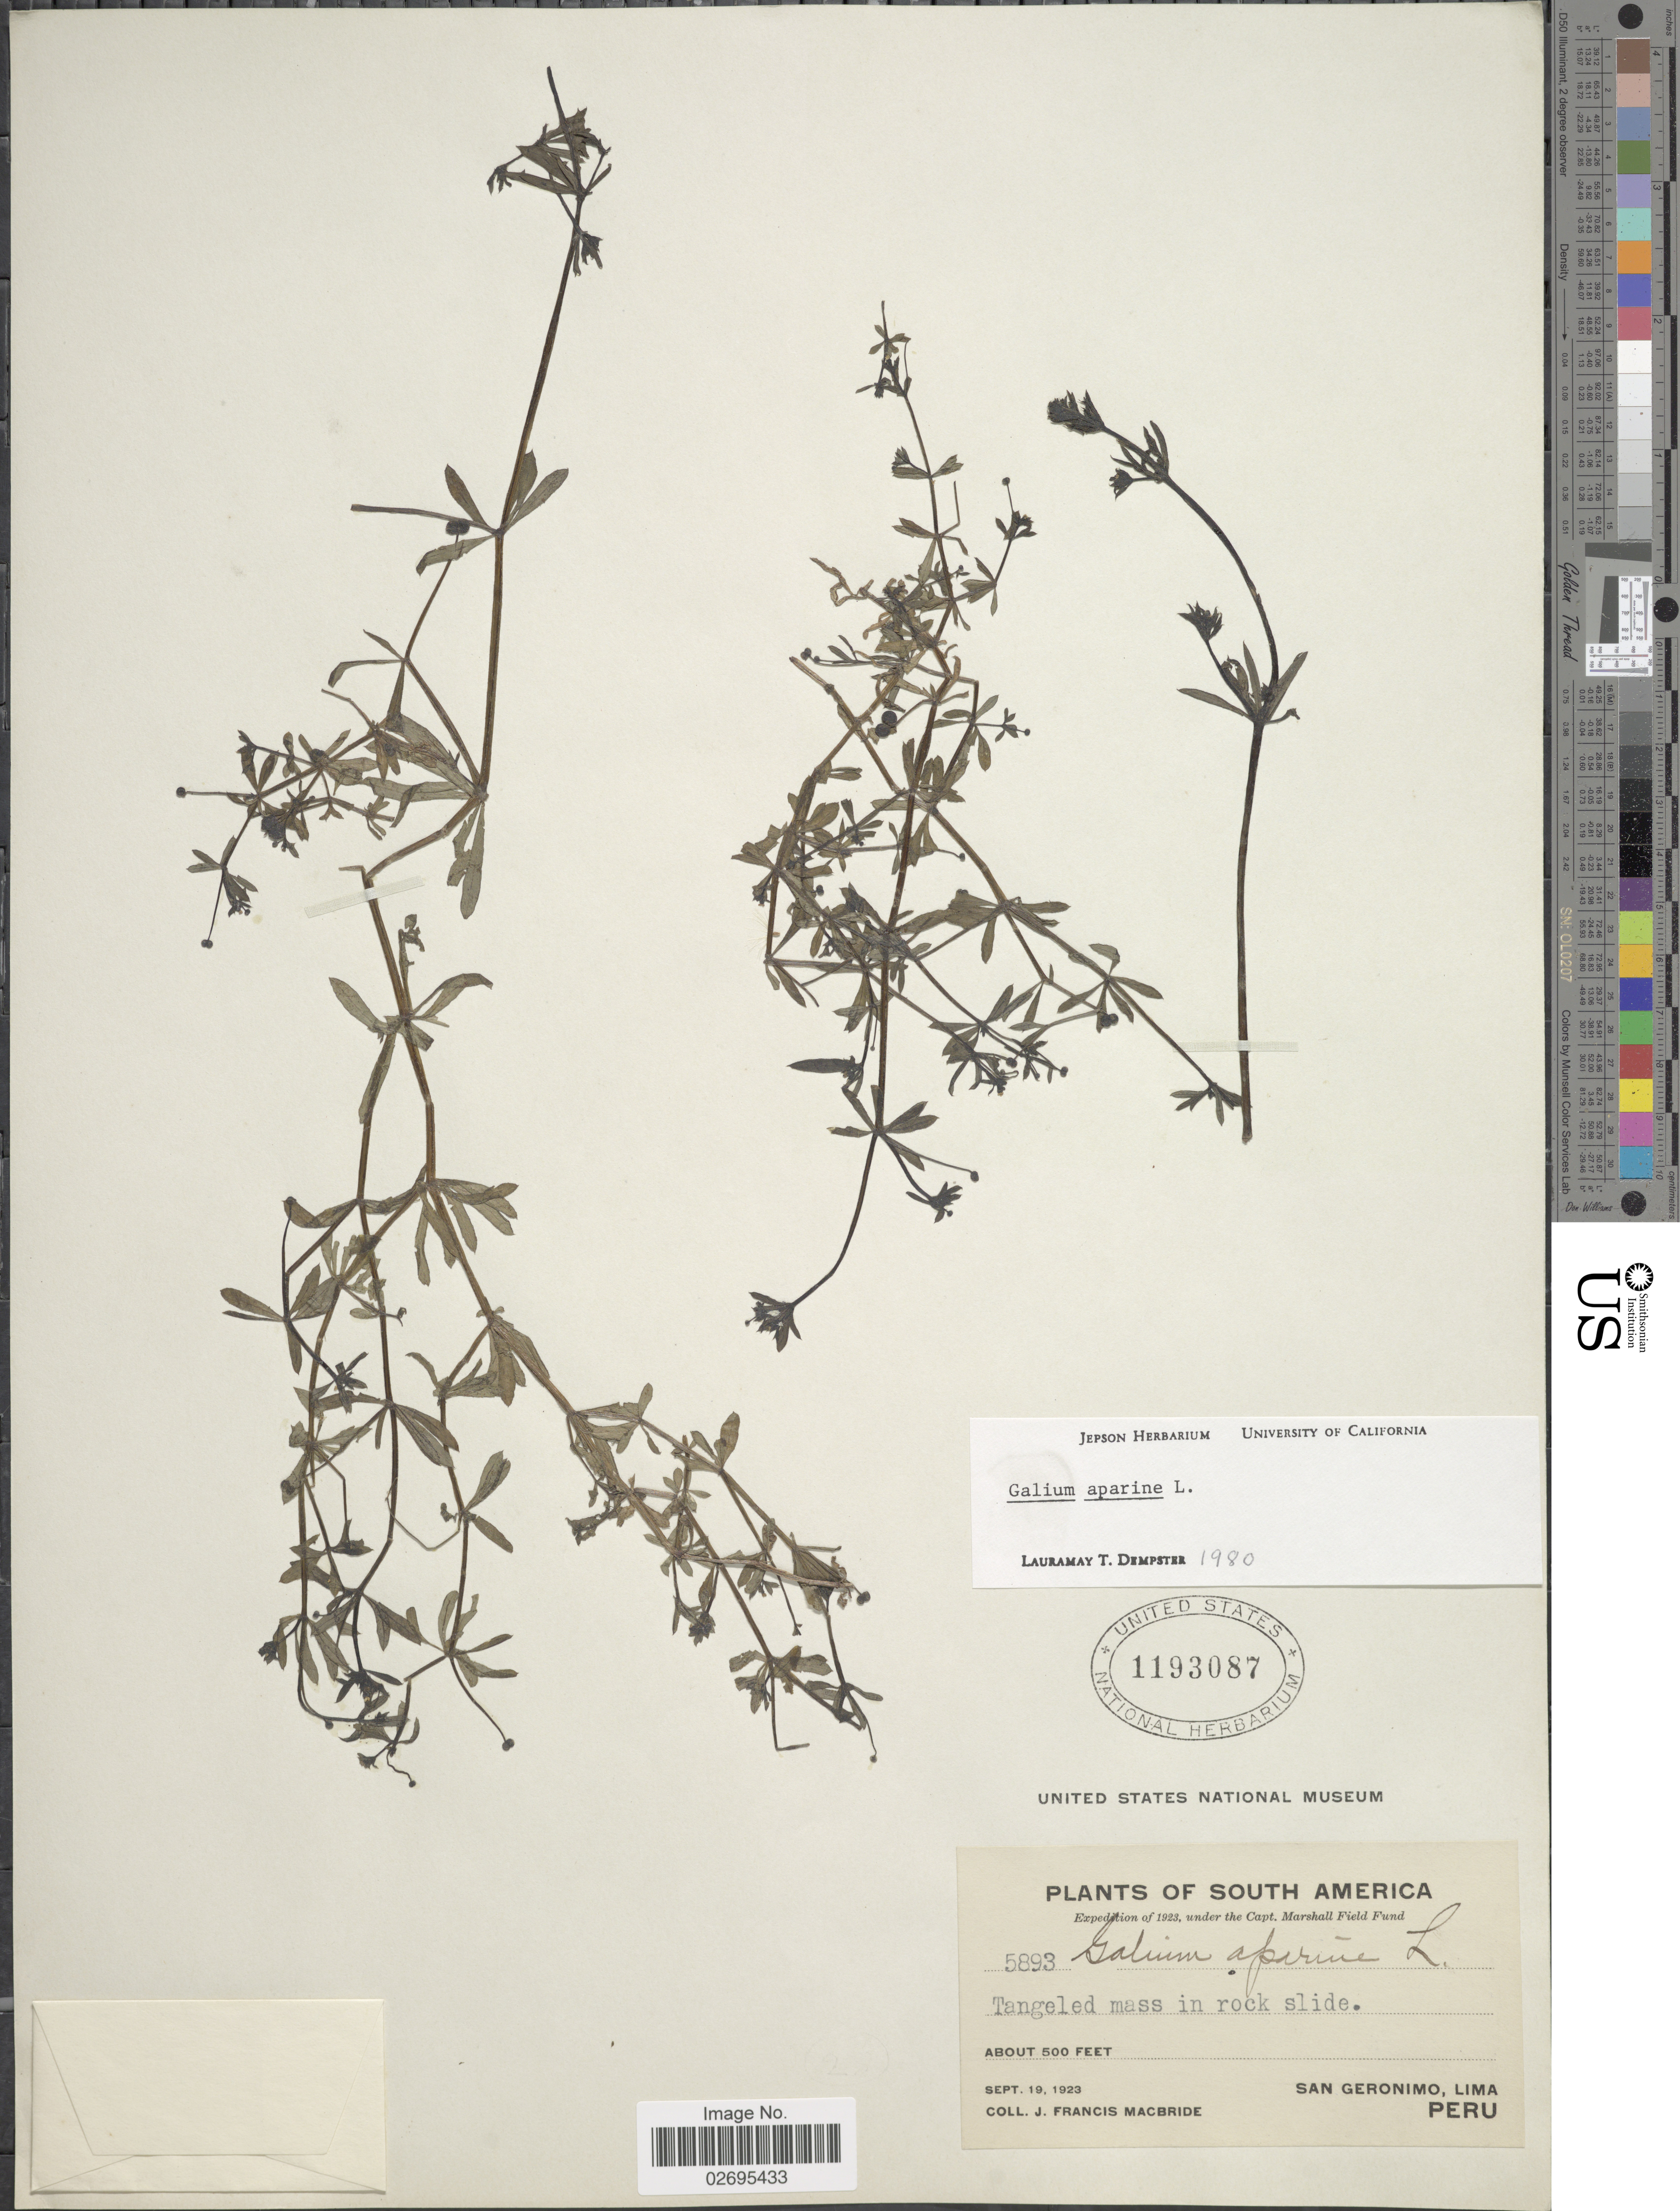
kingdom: Plantae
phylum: Tracheophyta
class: Magnoliopsida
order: Gentianales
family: Rubiaceae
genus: Galium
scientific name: Galium aparine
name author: L.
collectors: J. F. Macbride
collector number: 5893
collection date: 1923-09-19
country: Peru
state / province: Lima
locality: Tangeled mass in rock slide, San Geronimo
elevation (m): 152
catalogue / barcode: US 1193087